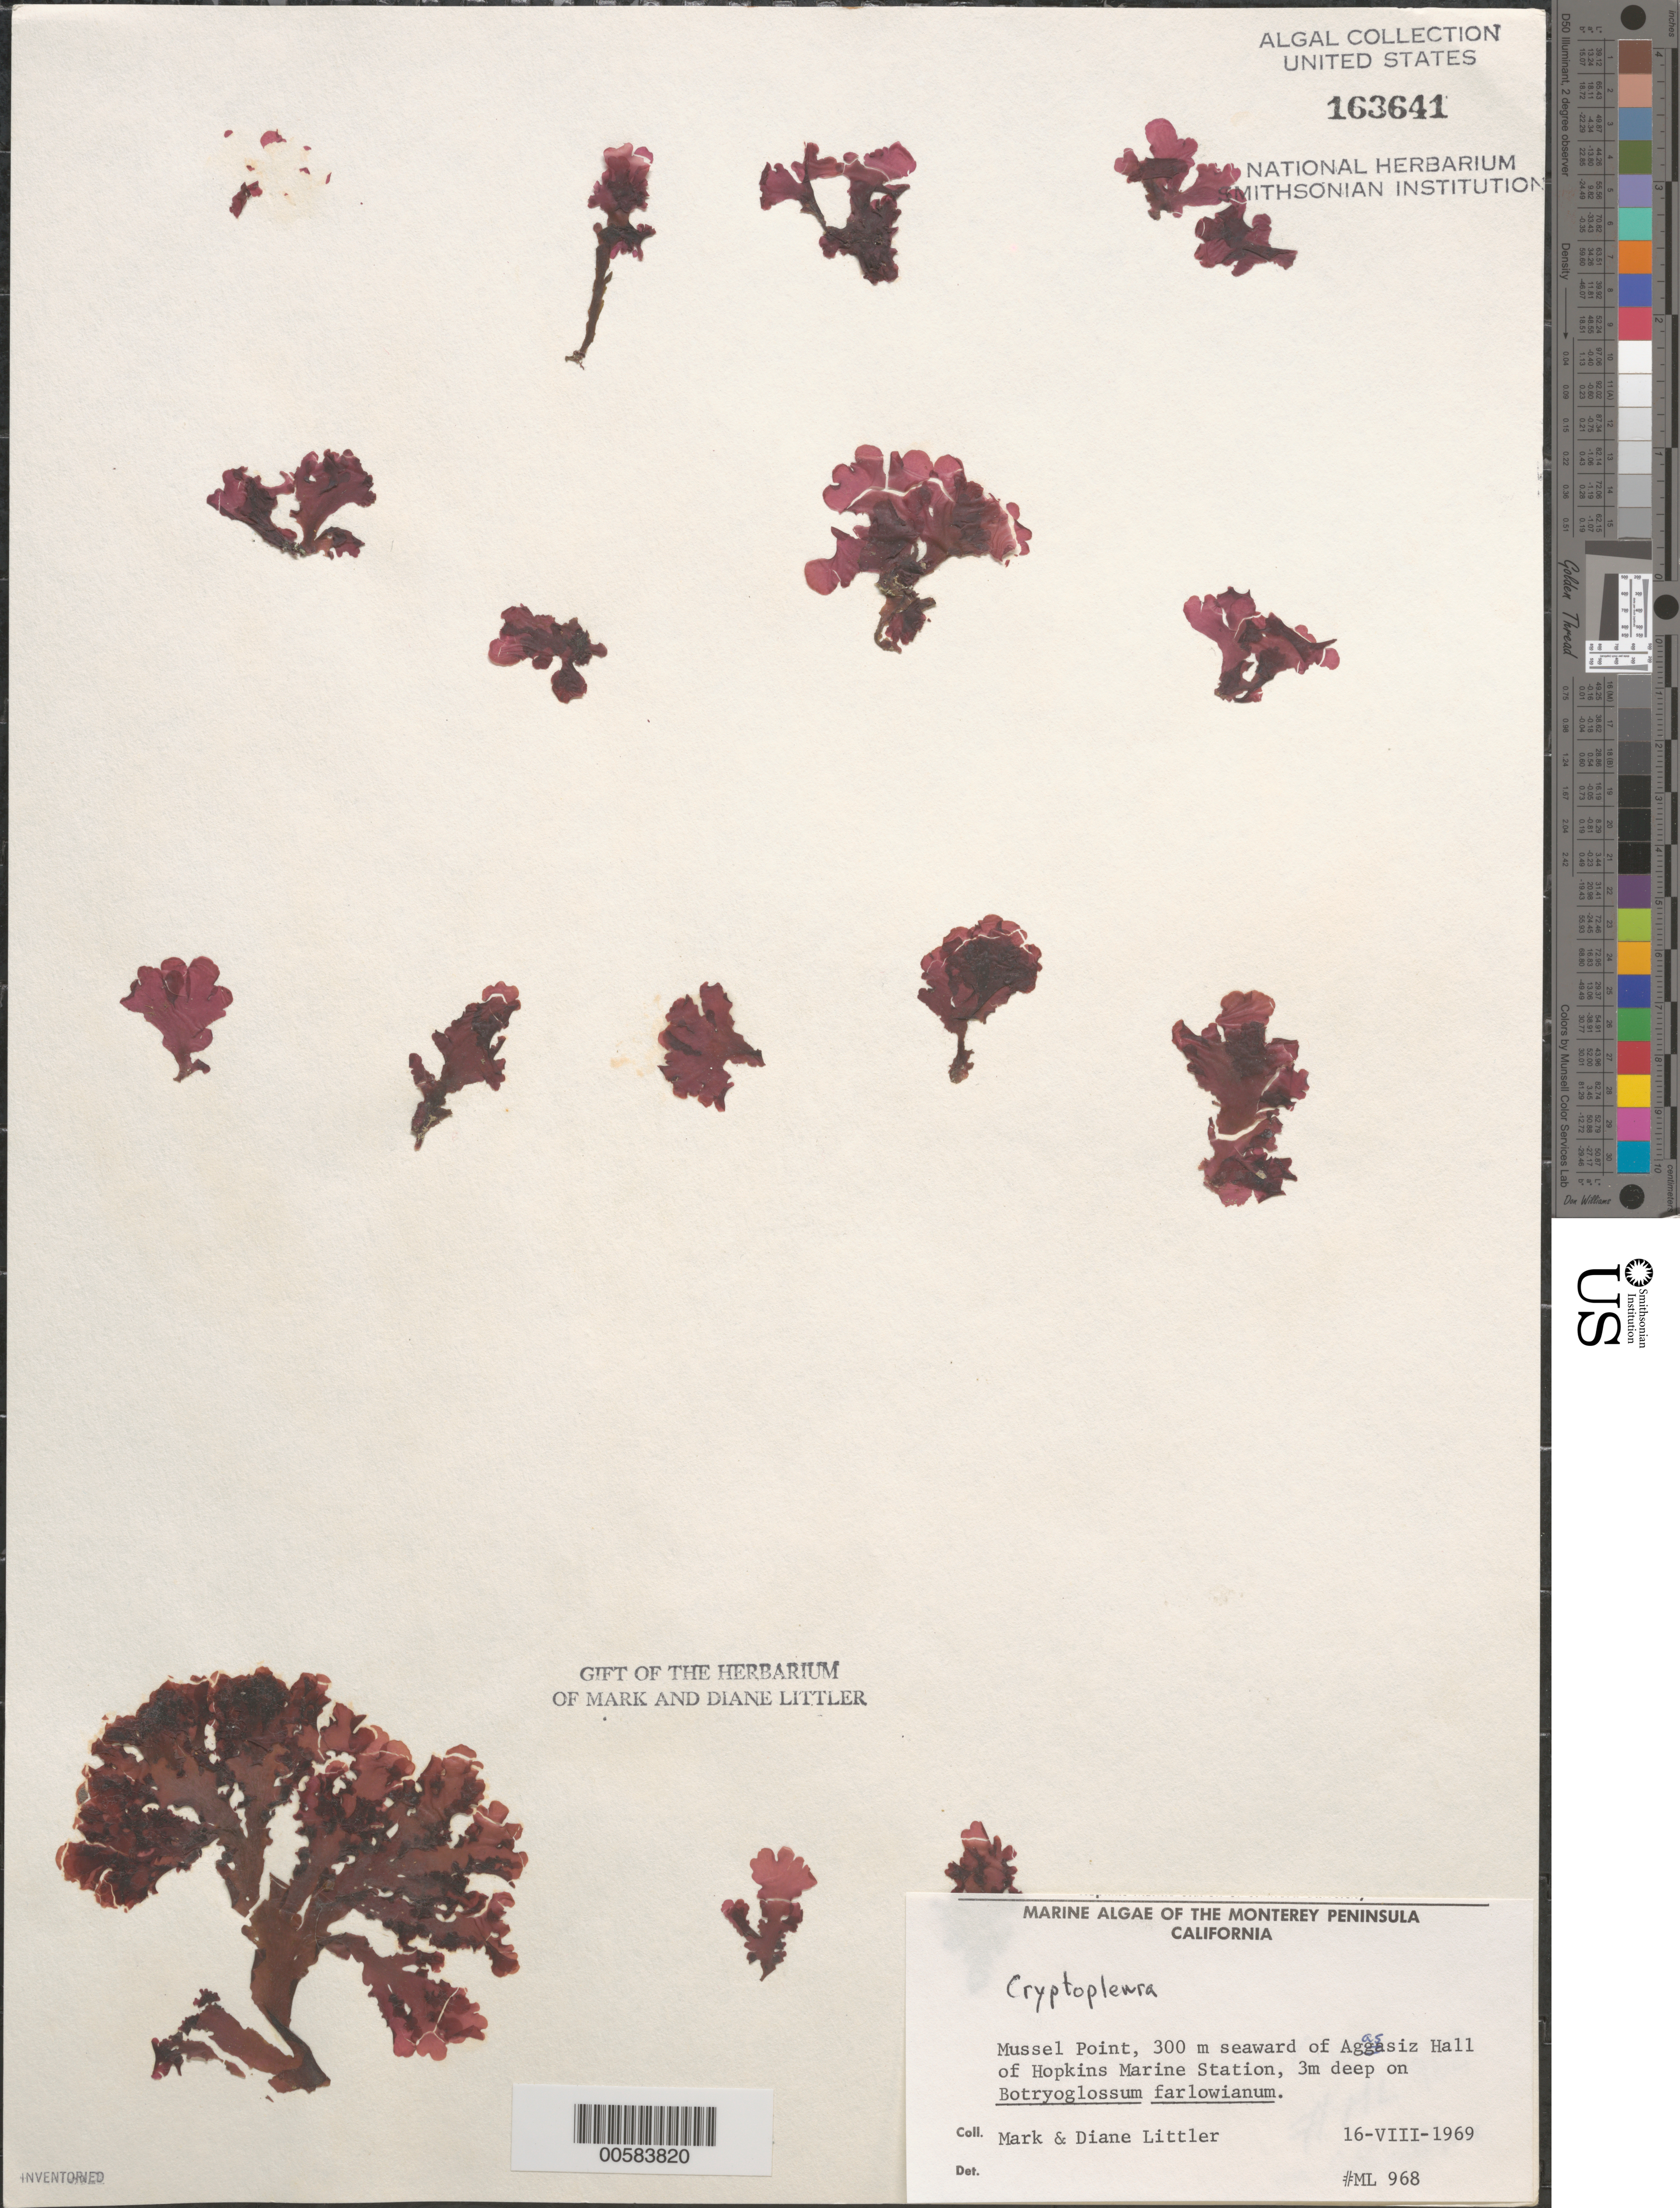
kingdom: Plantae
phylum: Rhodophyta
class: Florideophyceae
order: Ceramiales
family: Delesseriaceae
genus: Cryptopleura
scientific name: Cryptopleura sp.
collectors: M. M. Littler & D. S. Littler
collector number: ML 968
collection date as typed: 16 Aug 1969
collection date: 1969-08-16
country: United States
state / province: California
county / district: Monterey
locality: Mussel Point, near Hopkins Marine Station, off Agassiz Hall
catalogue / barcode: US 163641